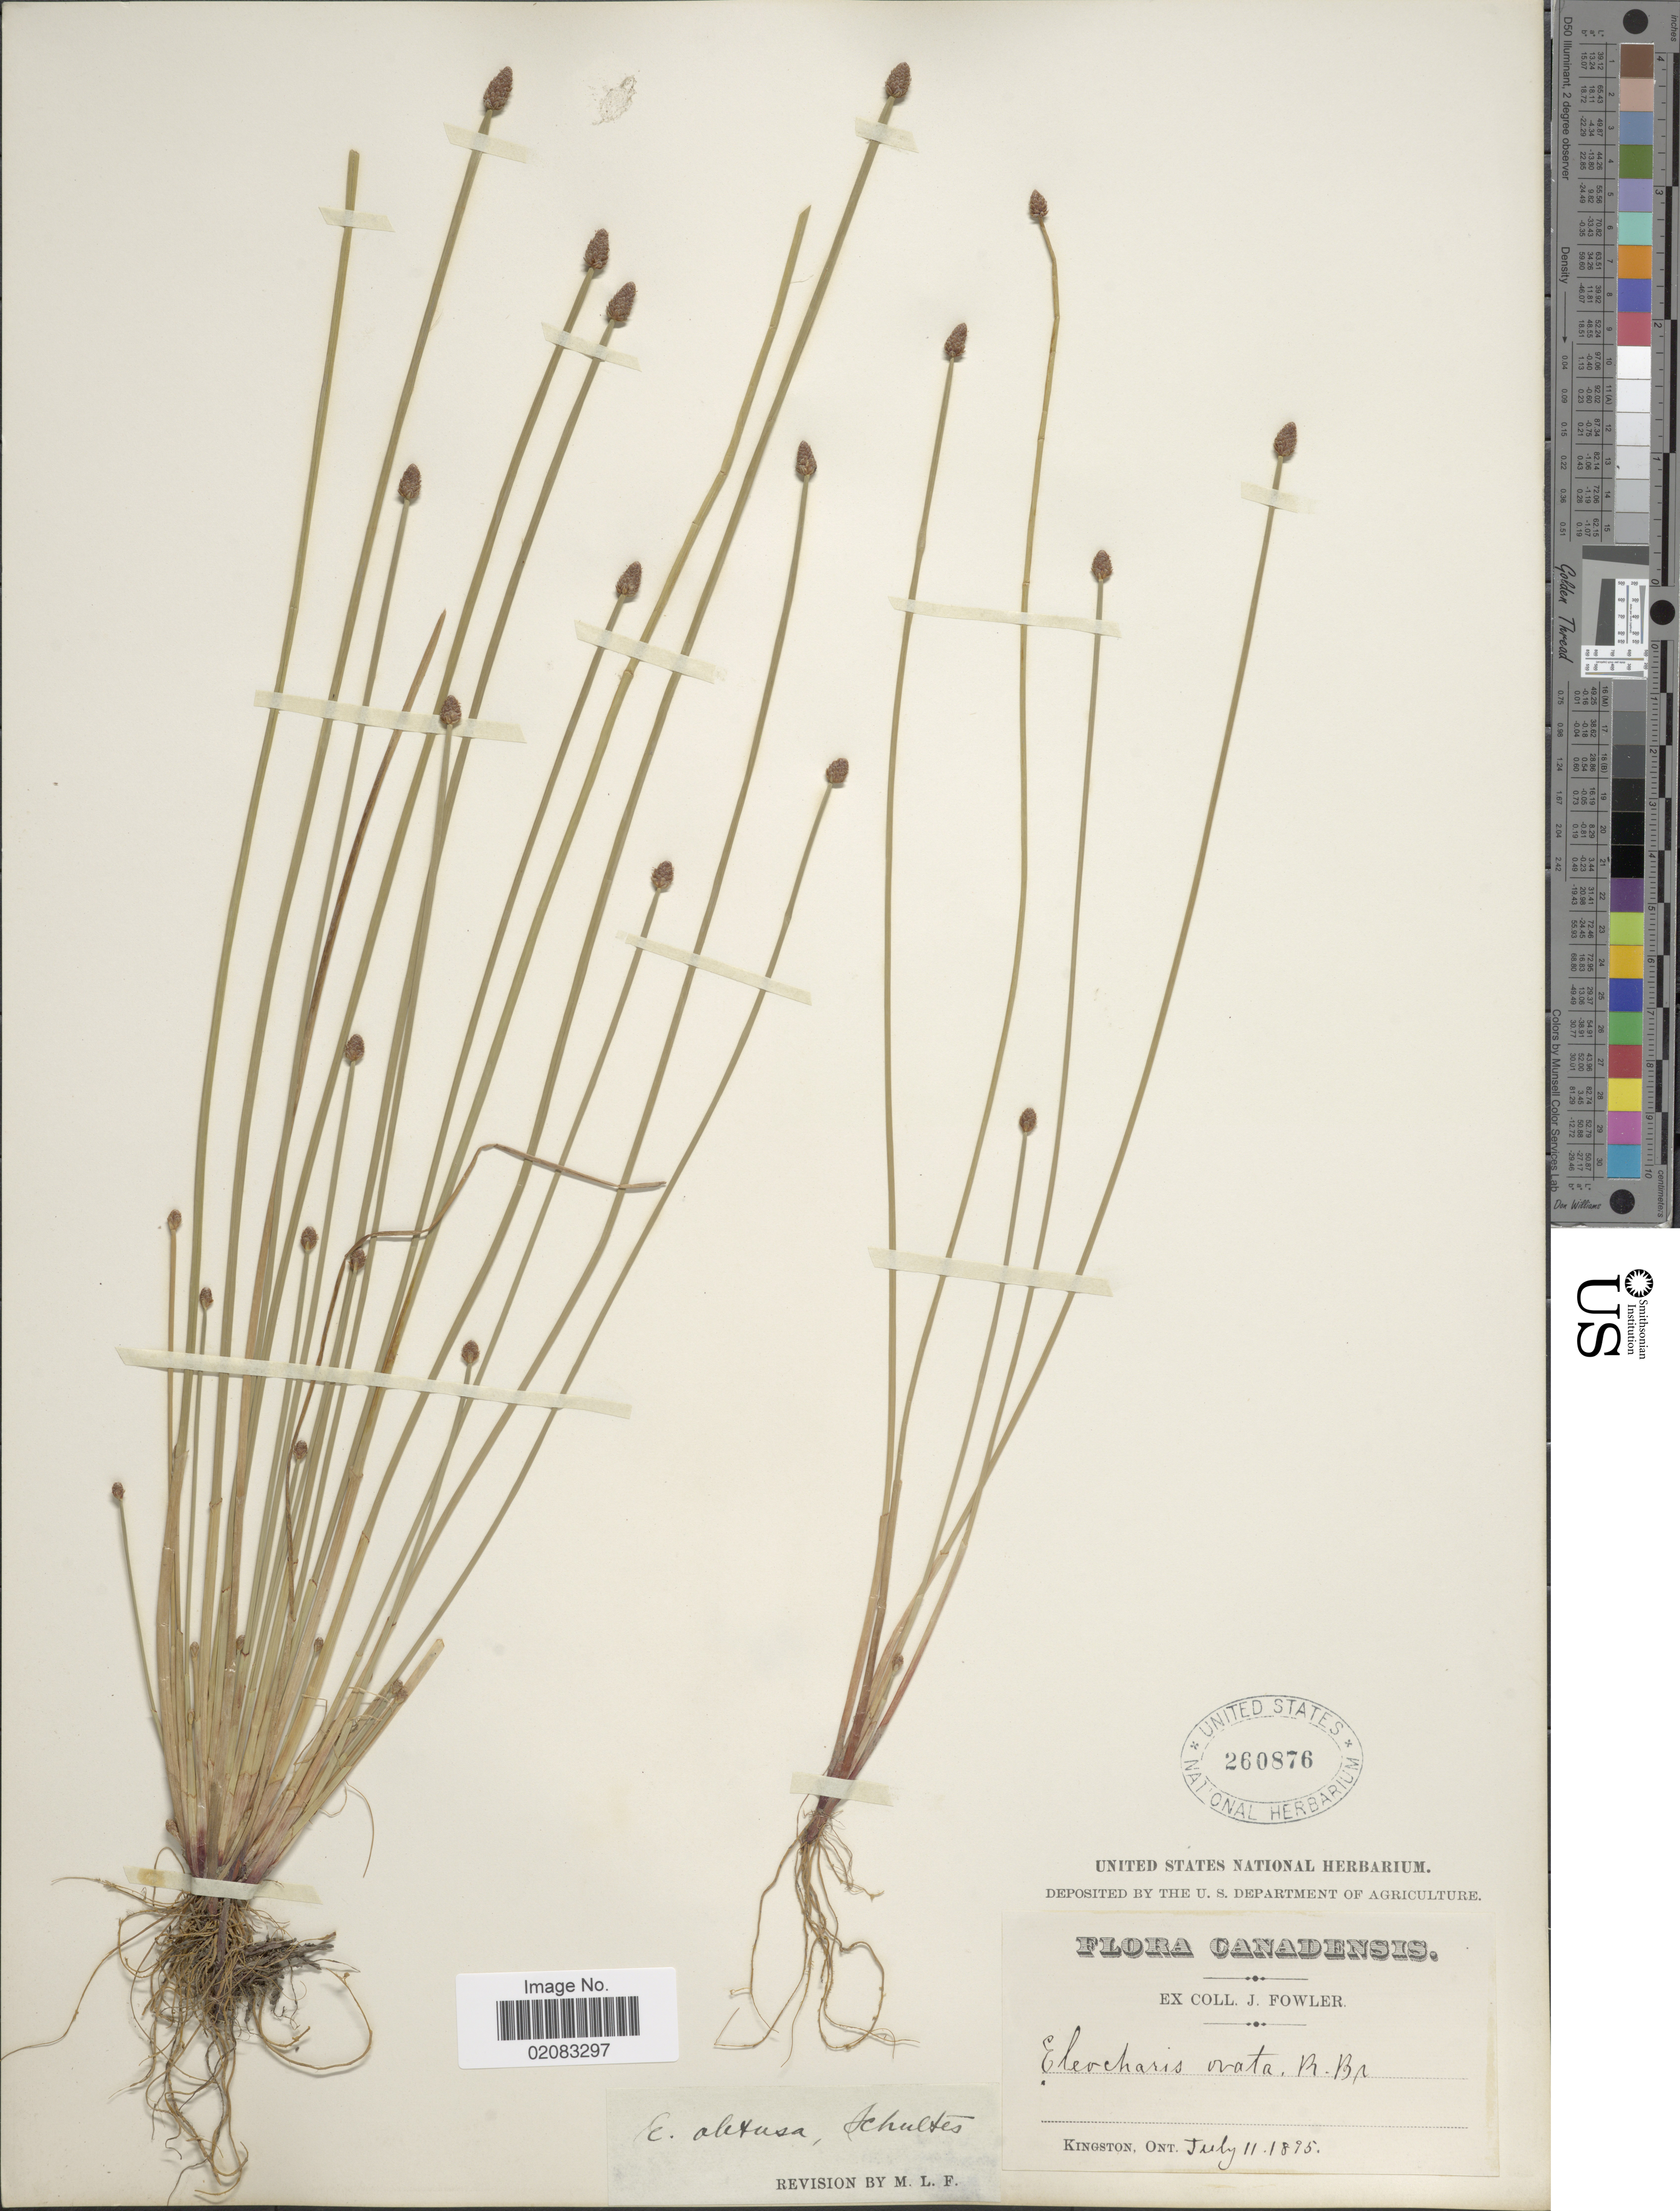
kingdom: Plantae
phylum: Tracheophyta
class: Liliopsida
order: Poales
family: Cyperaceae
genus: Eleocharis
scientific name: Eleocharis obtusa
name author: (Willd.) Schult.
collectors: J. P. Fowler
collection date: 1895-07-11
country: Canada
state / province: Ontario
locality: Kingston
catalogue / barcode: US 260876